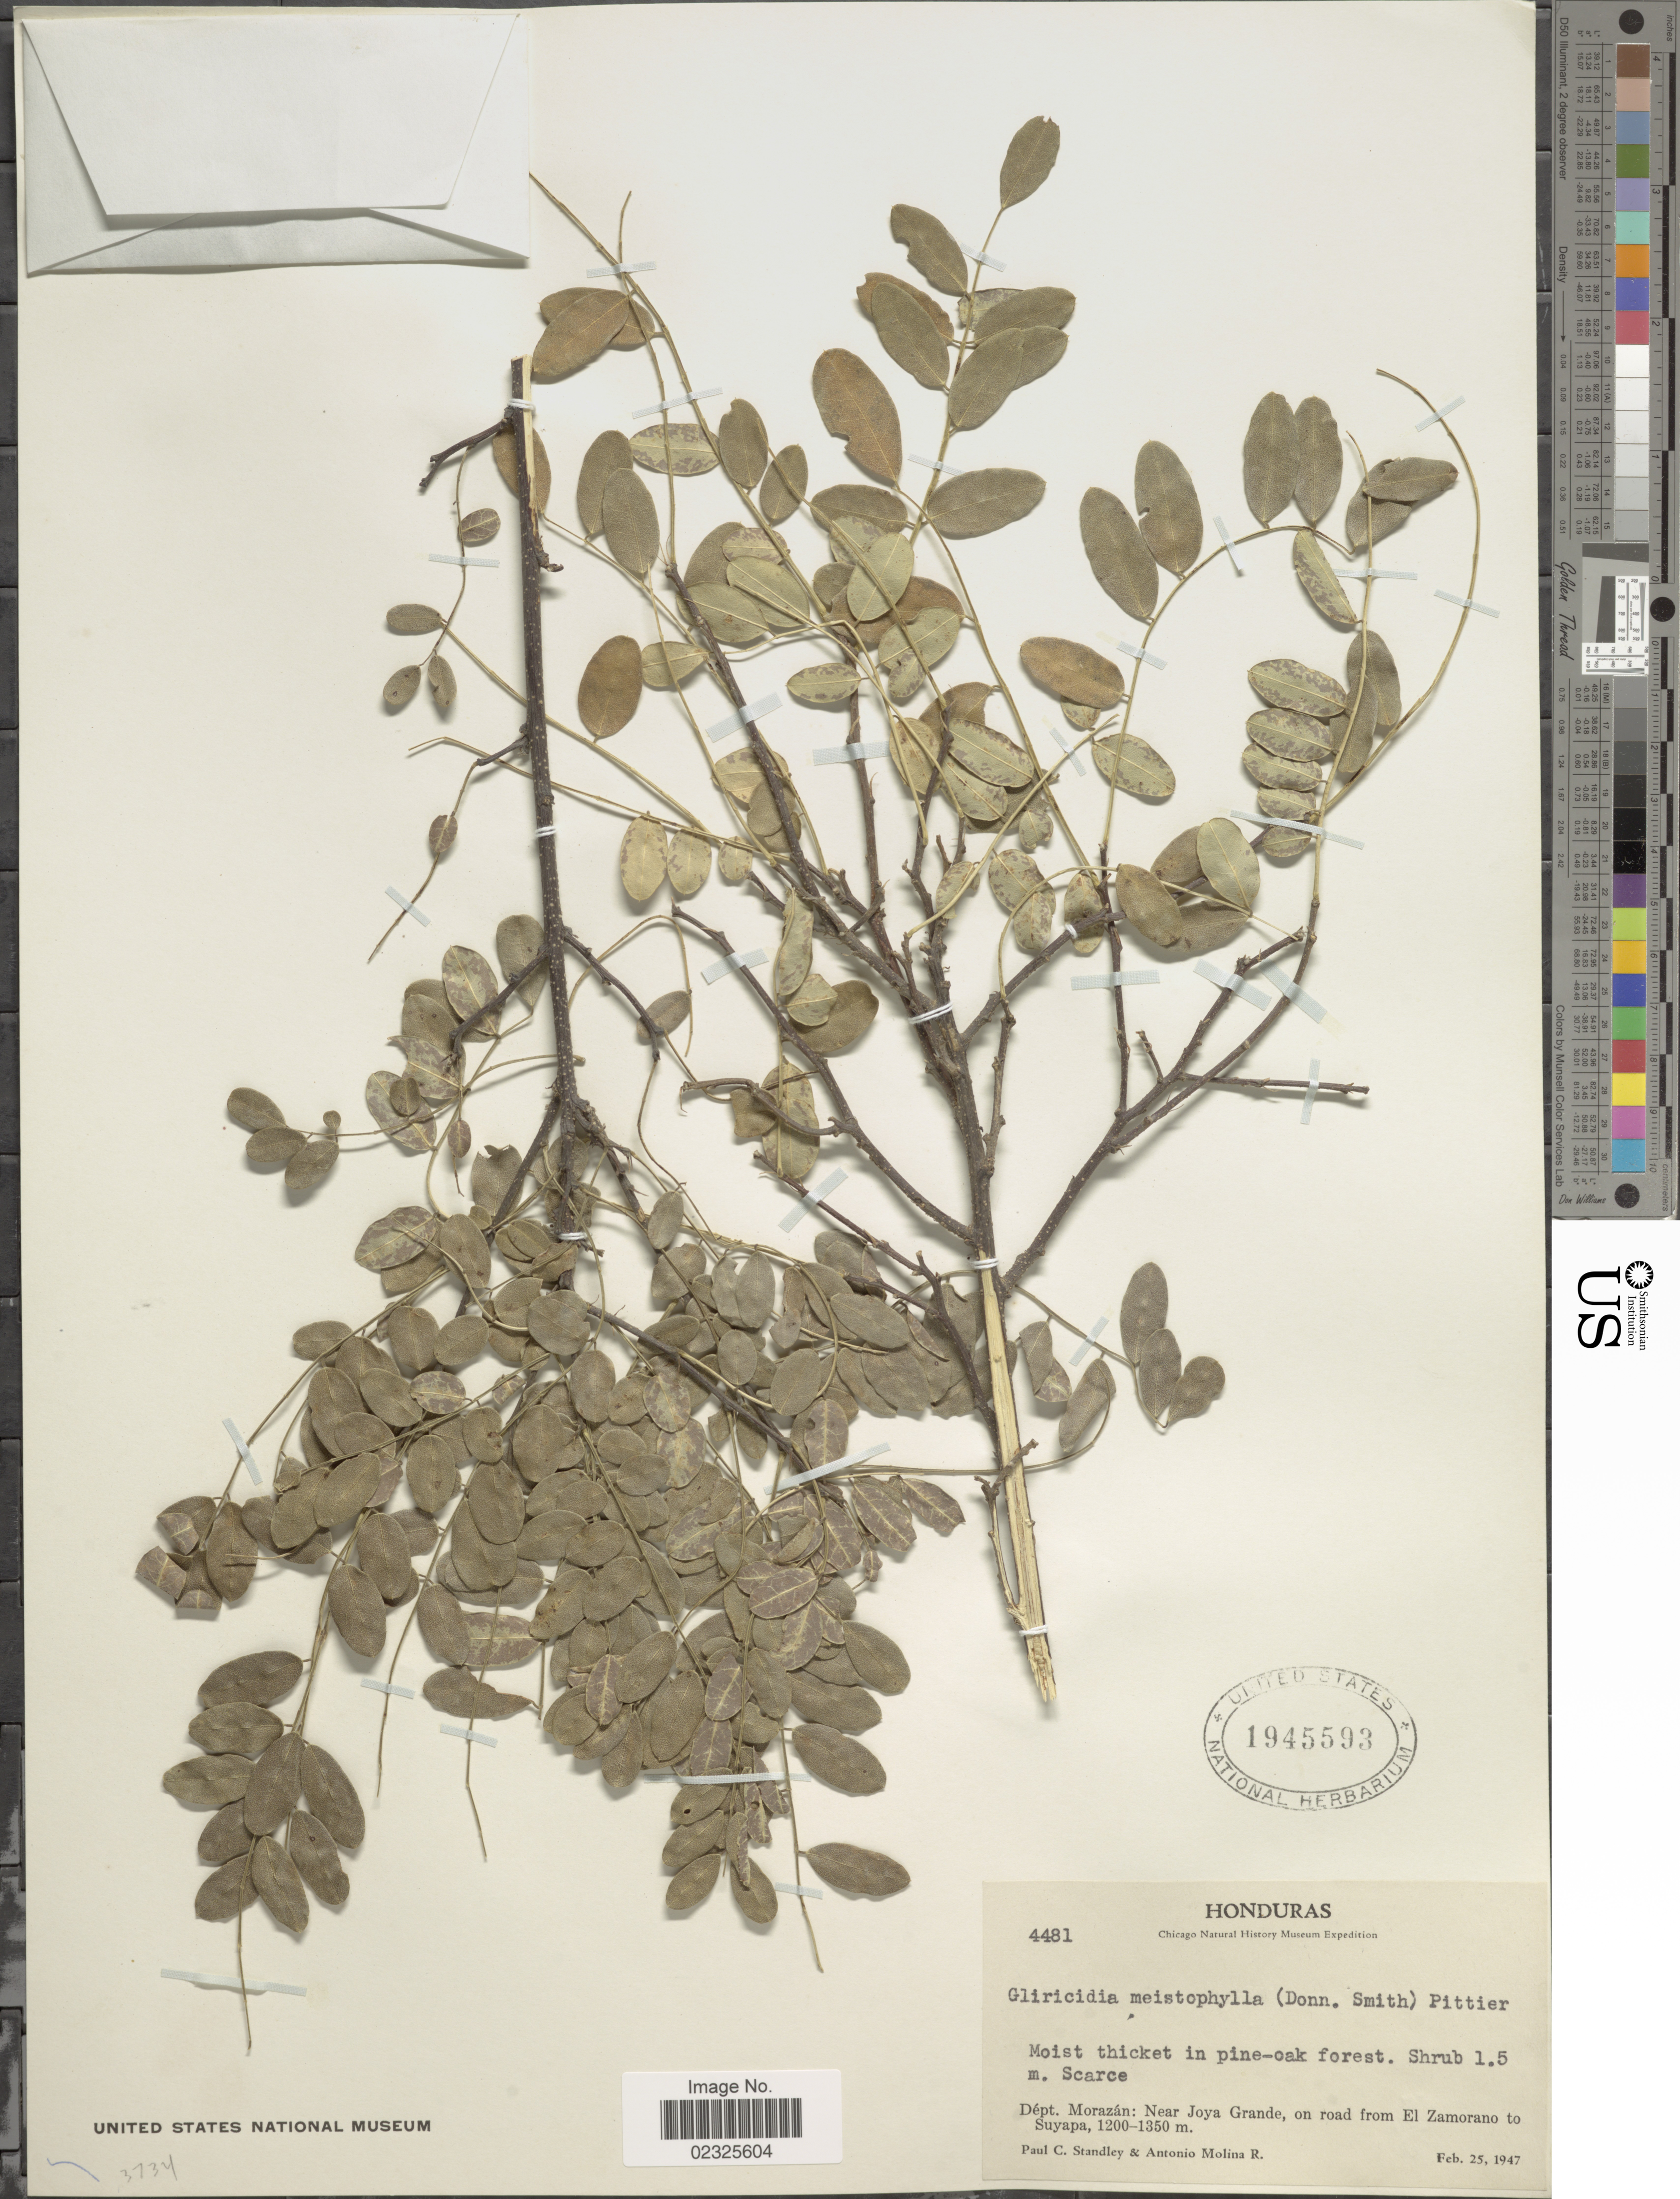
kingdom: Plantae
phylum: Tracheophyta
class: Magnoliopsida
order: Fabales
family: Fabaceae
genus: Gliricidia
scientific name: Gliricidia meistophylla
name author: (Donn. Sm.) Pittier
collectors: P. C. Standley & A. Molina R.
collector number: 4481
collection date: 1947-02-25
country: Honduras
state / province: Fco. Morazán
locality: Dept. Morazán: near Joya Grande, on road from El Zamorano to Suyapa, moist thicket in pine-oak forest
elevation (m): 1200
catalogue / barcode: US 1945593